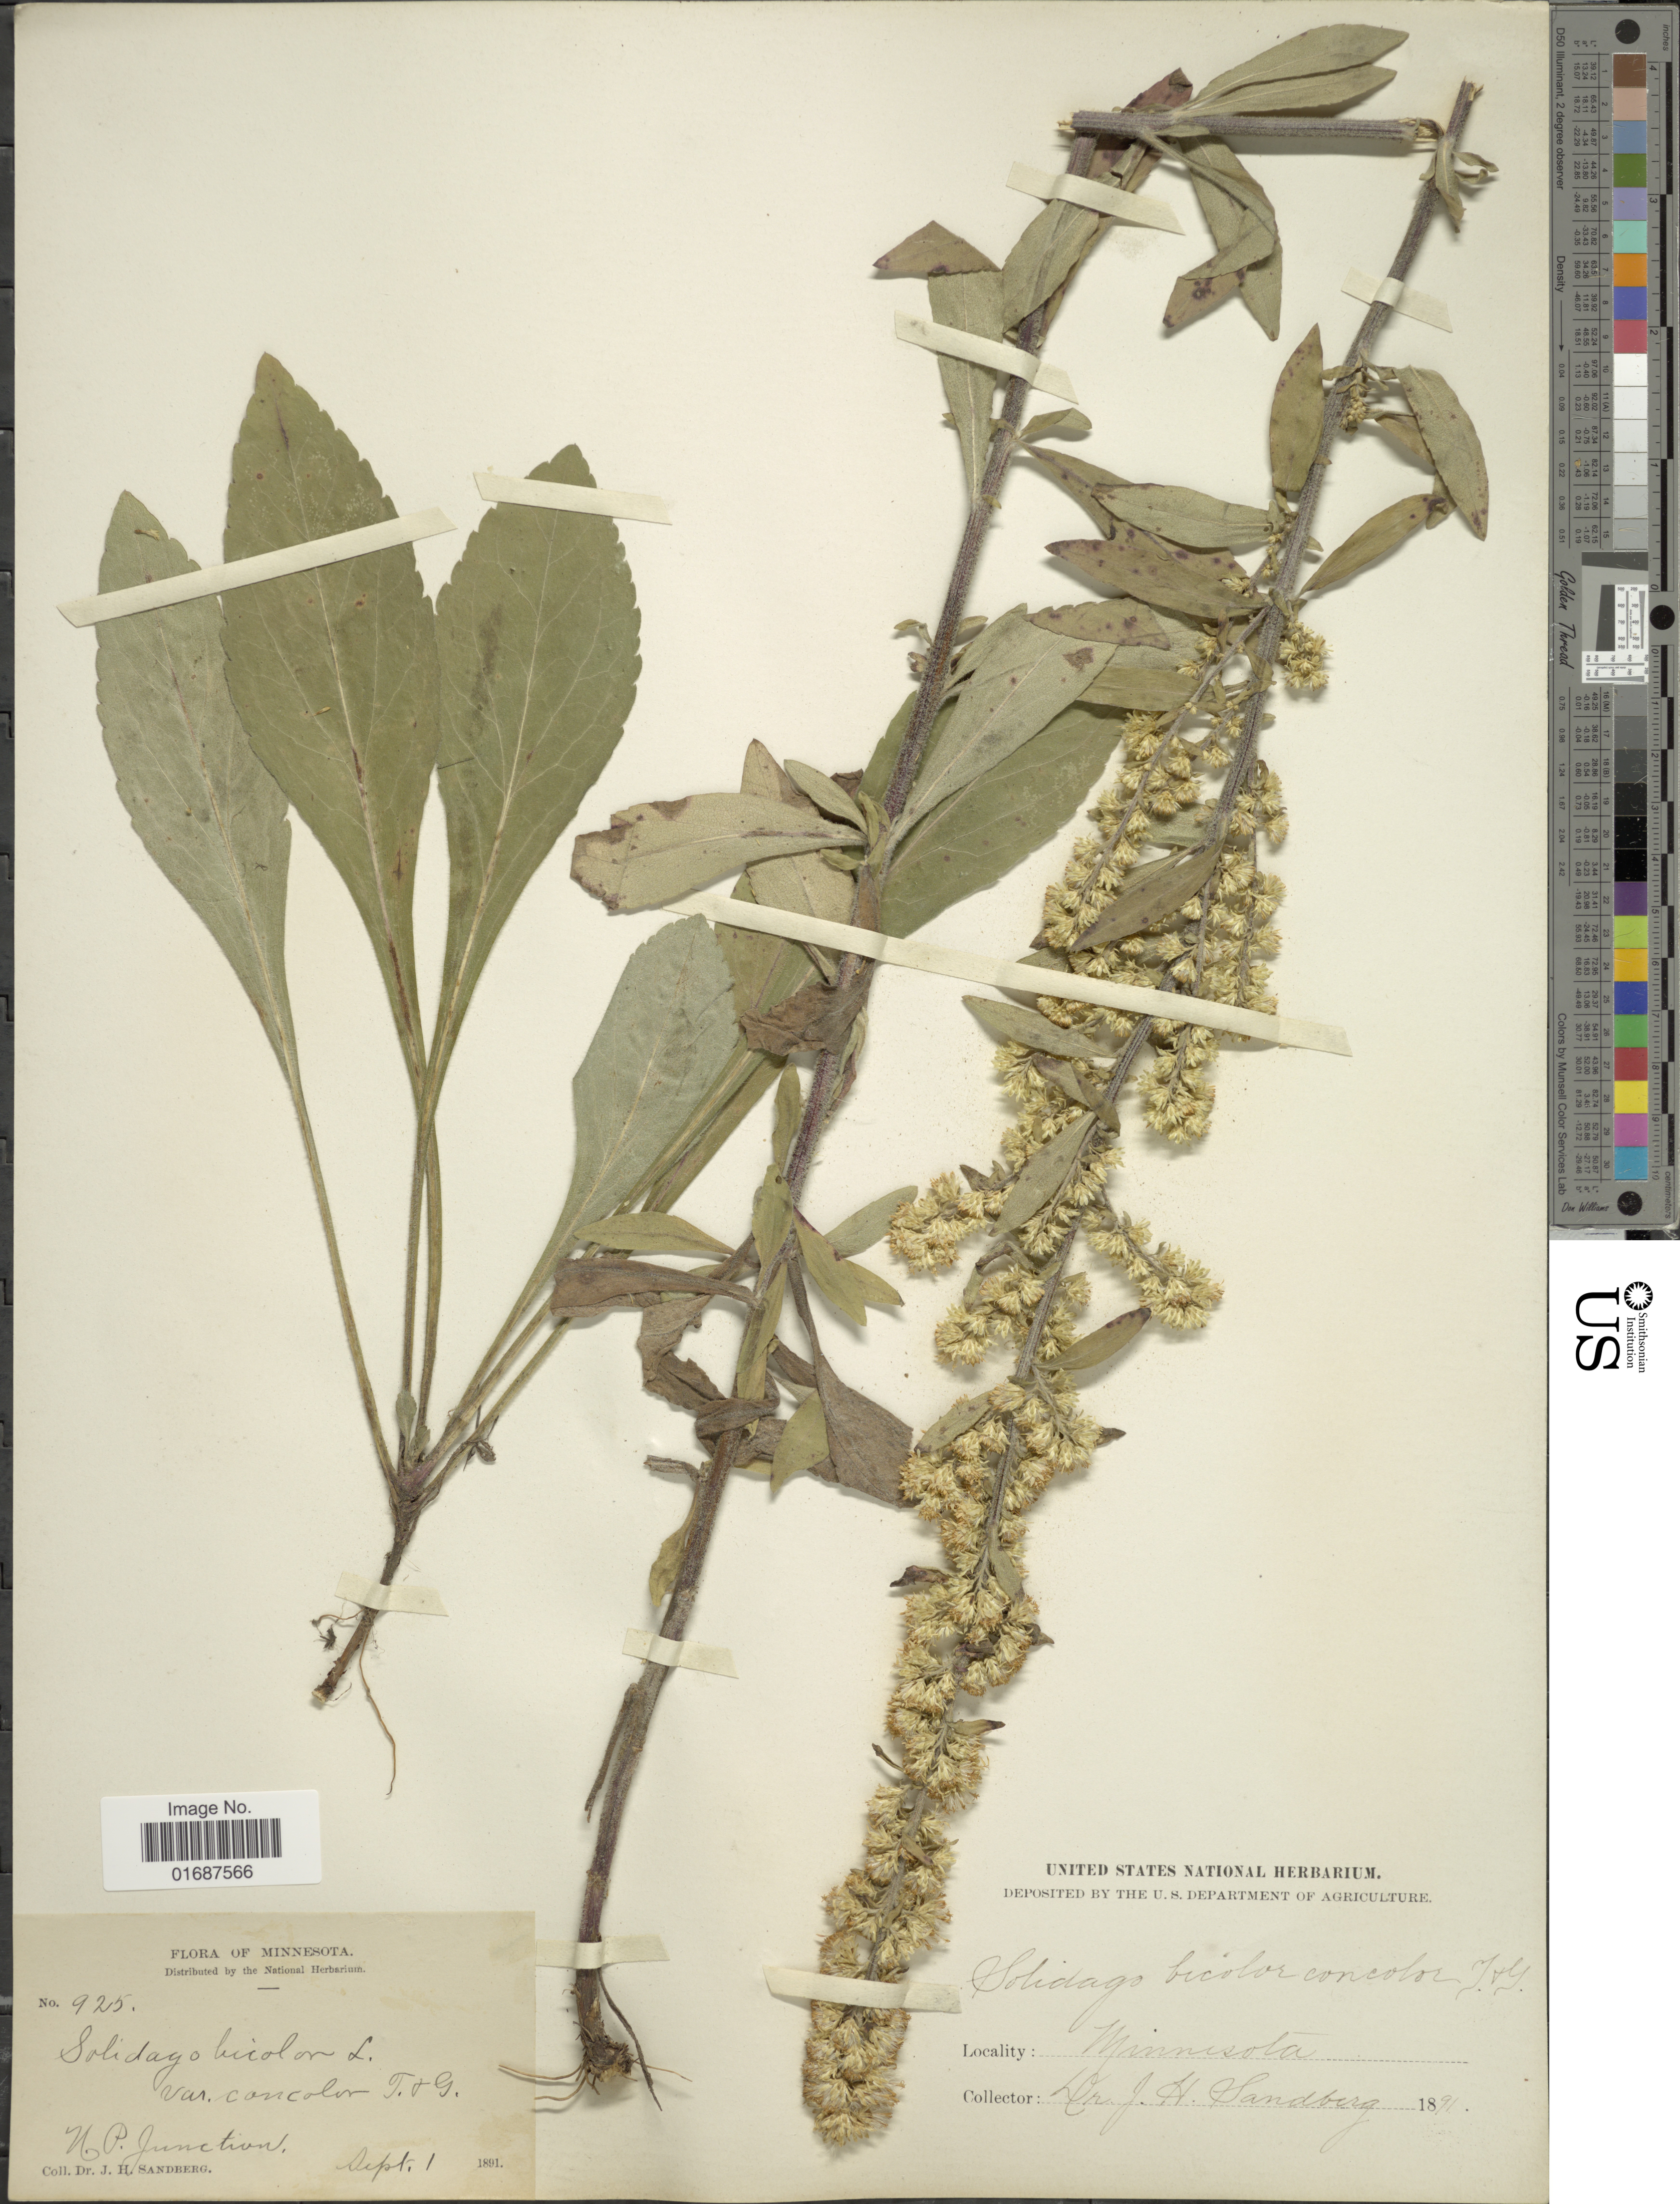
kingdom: Plantae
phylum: Tracheophyta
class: Magnoliopsida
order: Asterales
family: Asteraceae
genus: Solidago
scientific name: Solidago hispida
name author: Muhl. ex Willd.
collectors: J. H. Sandberg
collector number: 925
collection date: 1891-09-01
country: United States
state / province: Minnesota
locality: N. P. Junction